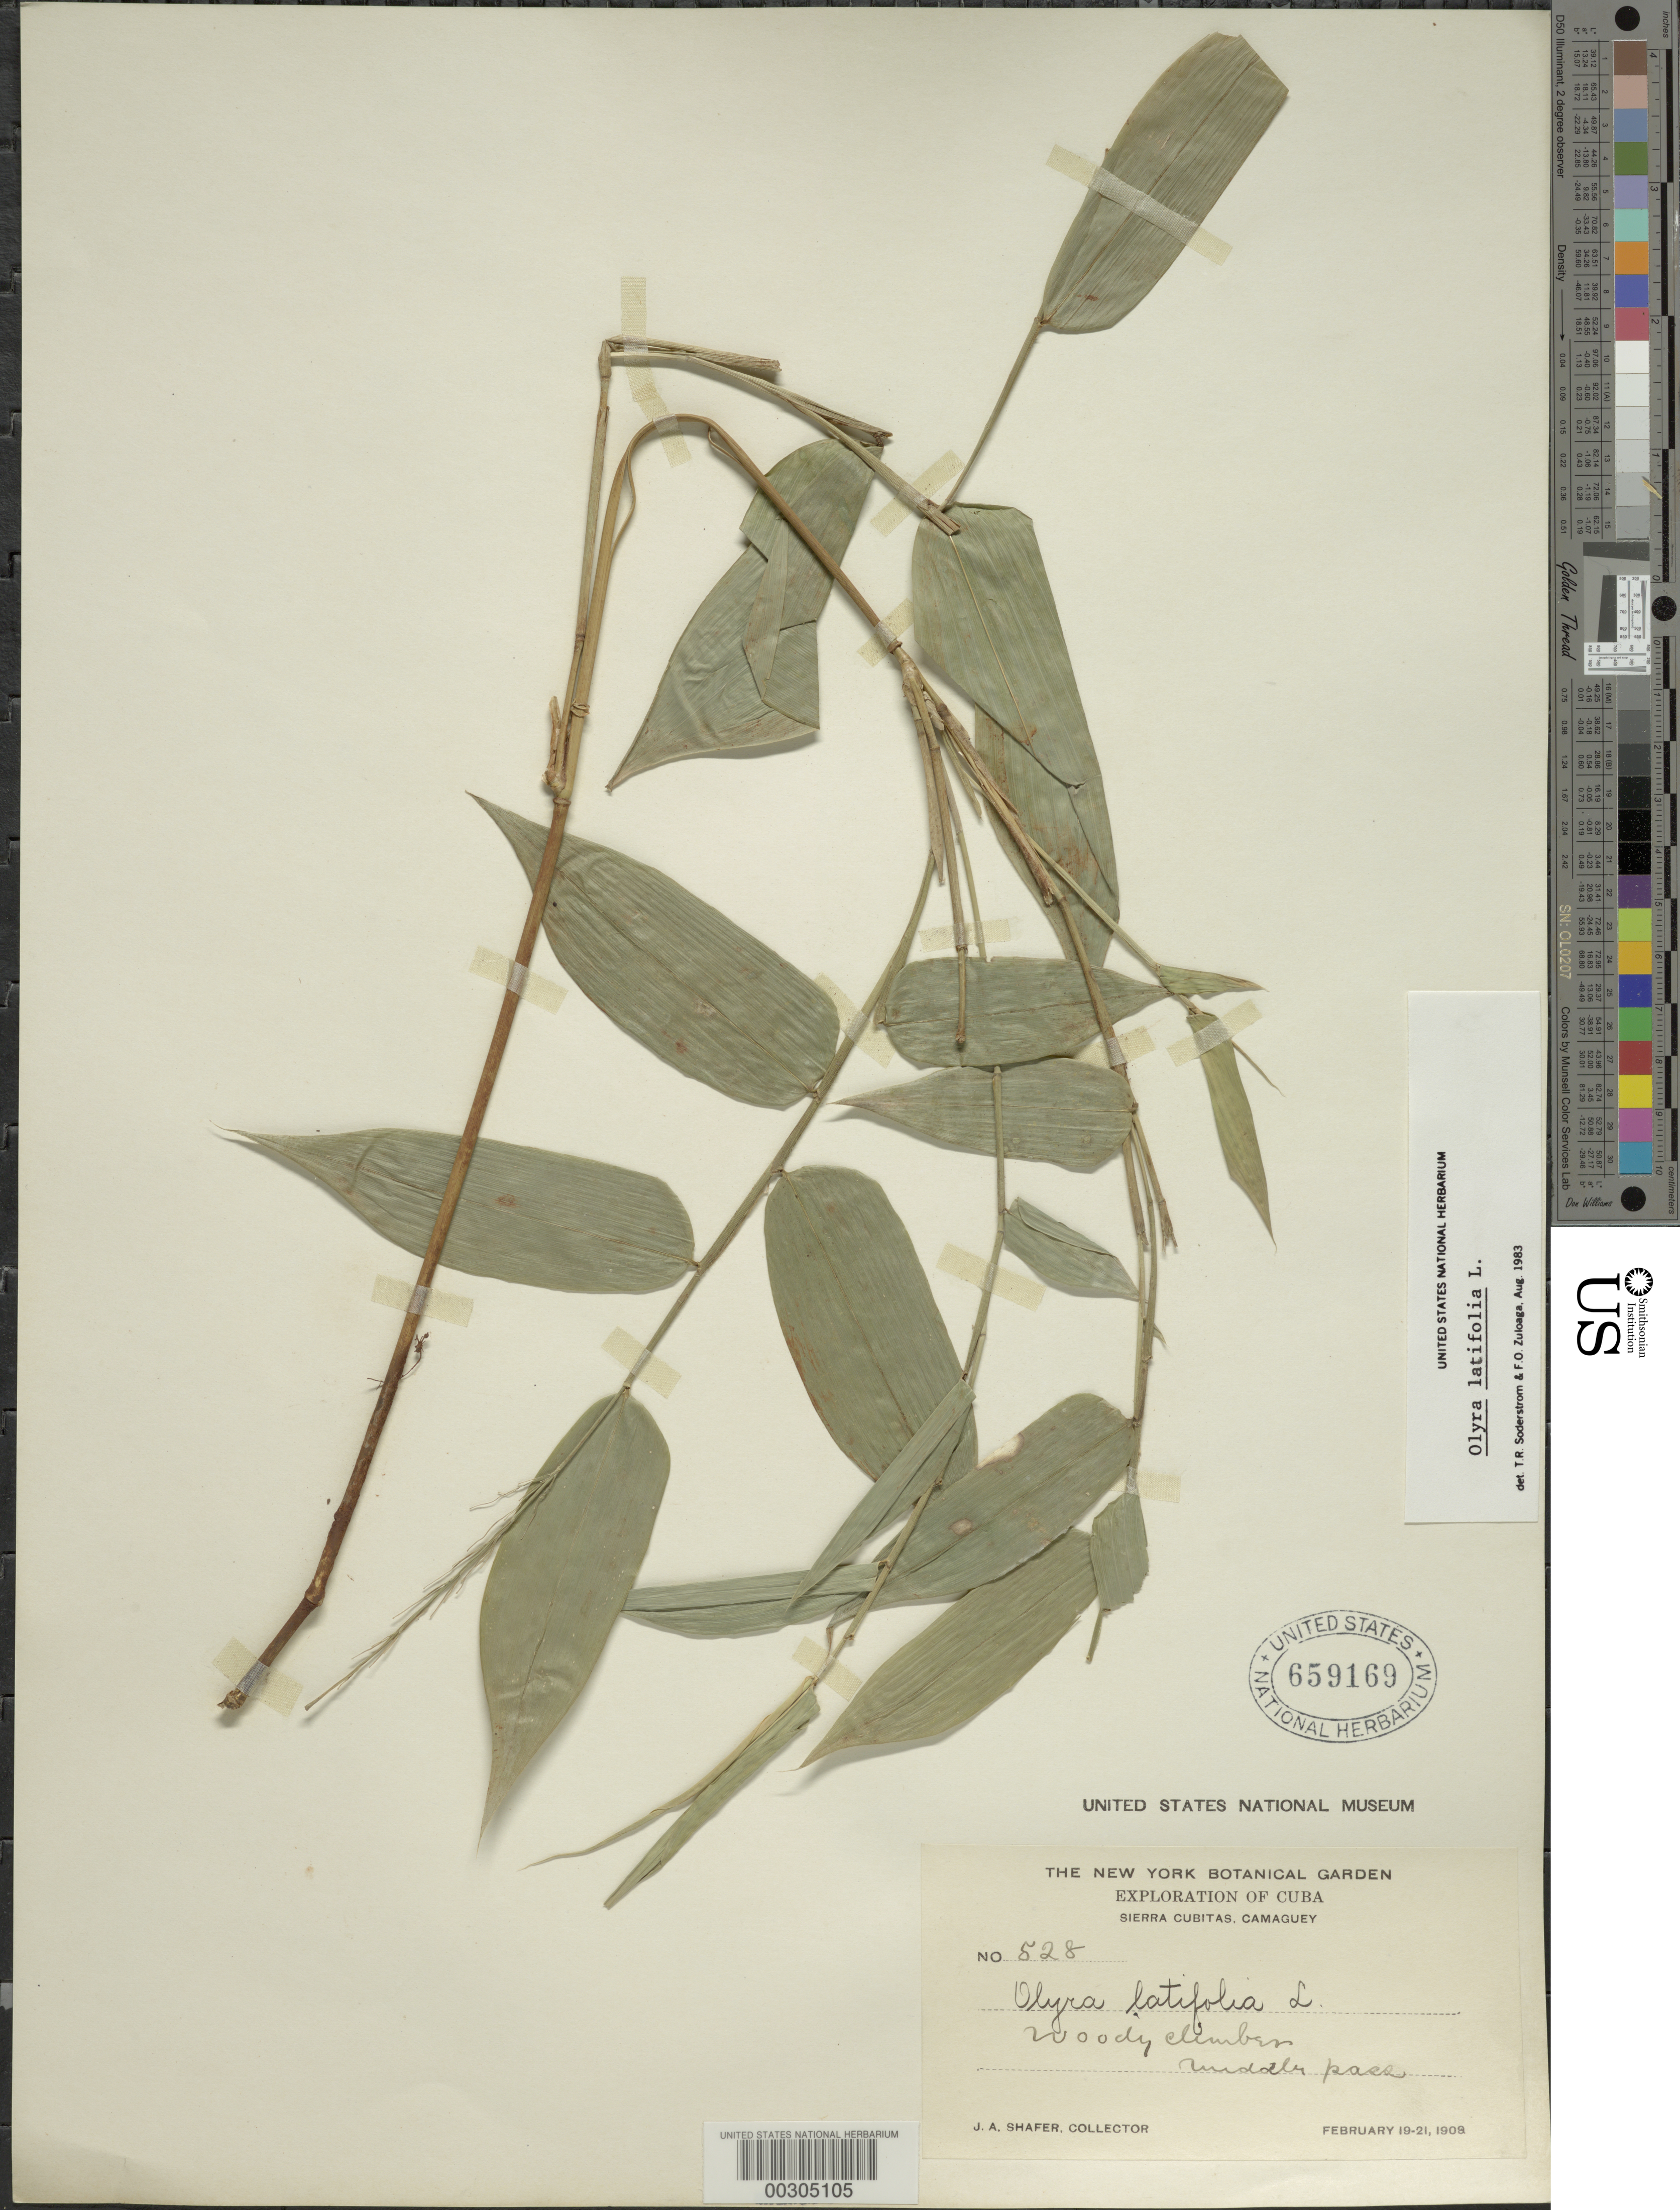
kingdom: Plantae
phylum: Tracheophyta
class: Liliopsida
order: Poales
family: Poaceae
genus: Olyra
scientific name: Olyra latifolia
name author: L.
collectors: J. A. Shafer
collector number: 528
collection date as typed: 19 Feb 1909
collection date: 1909-02-19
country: Cuba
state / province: Camagüey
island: Greater Antilles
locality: Sierra Cubitas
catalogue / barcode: US 659169